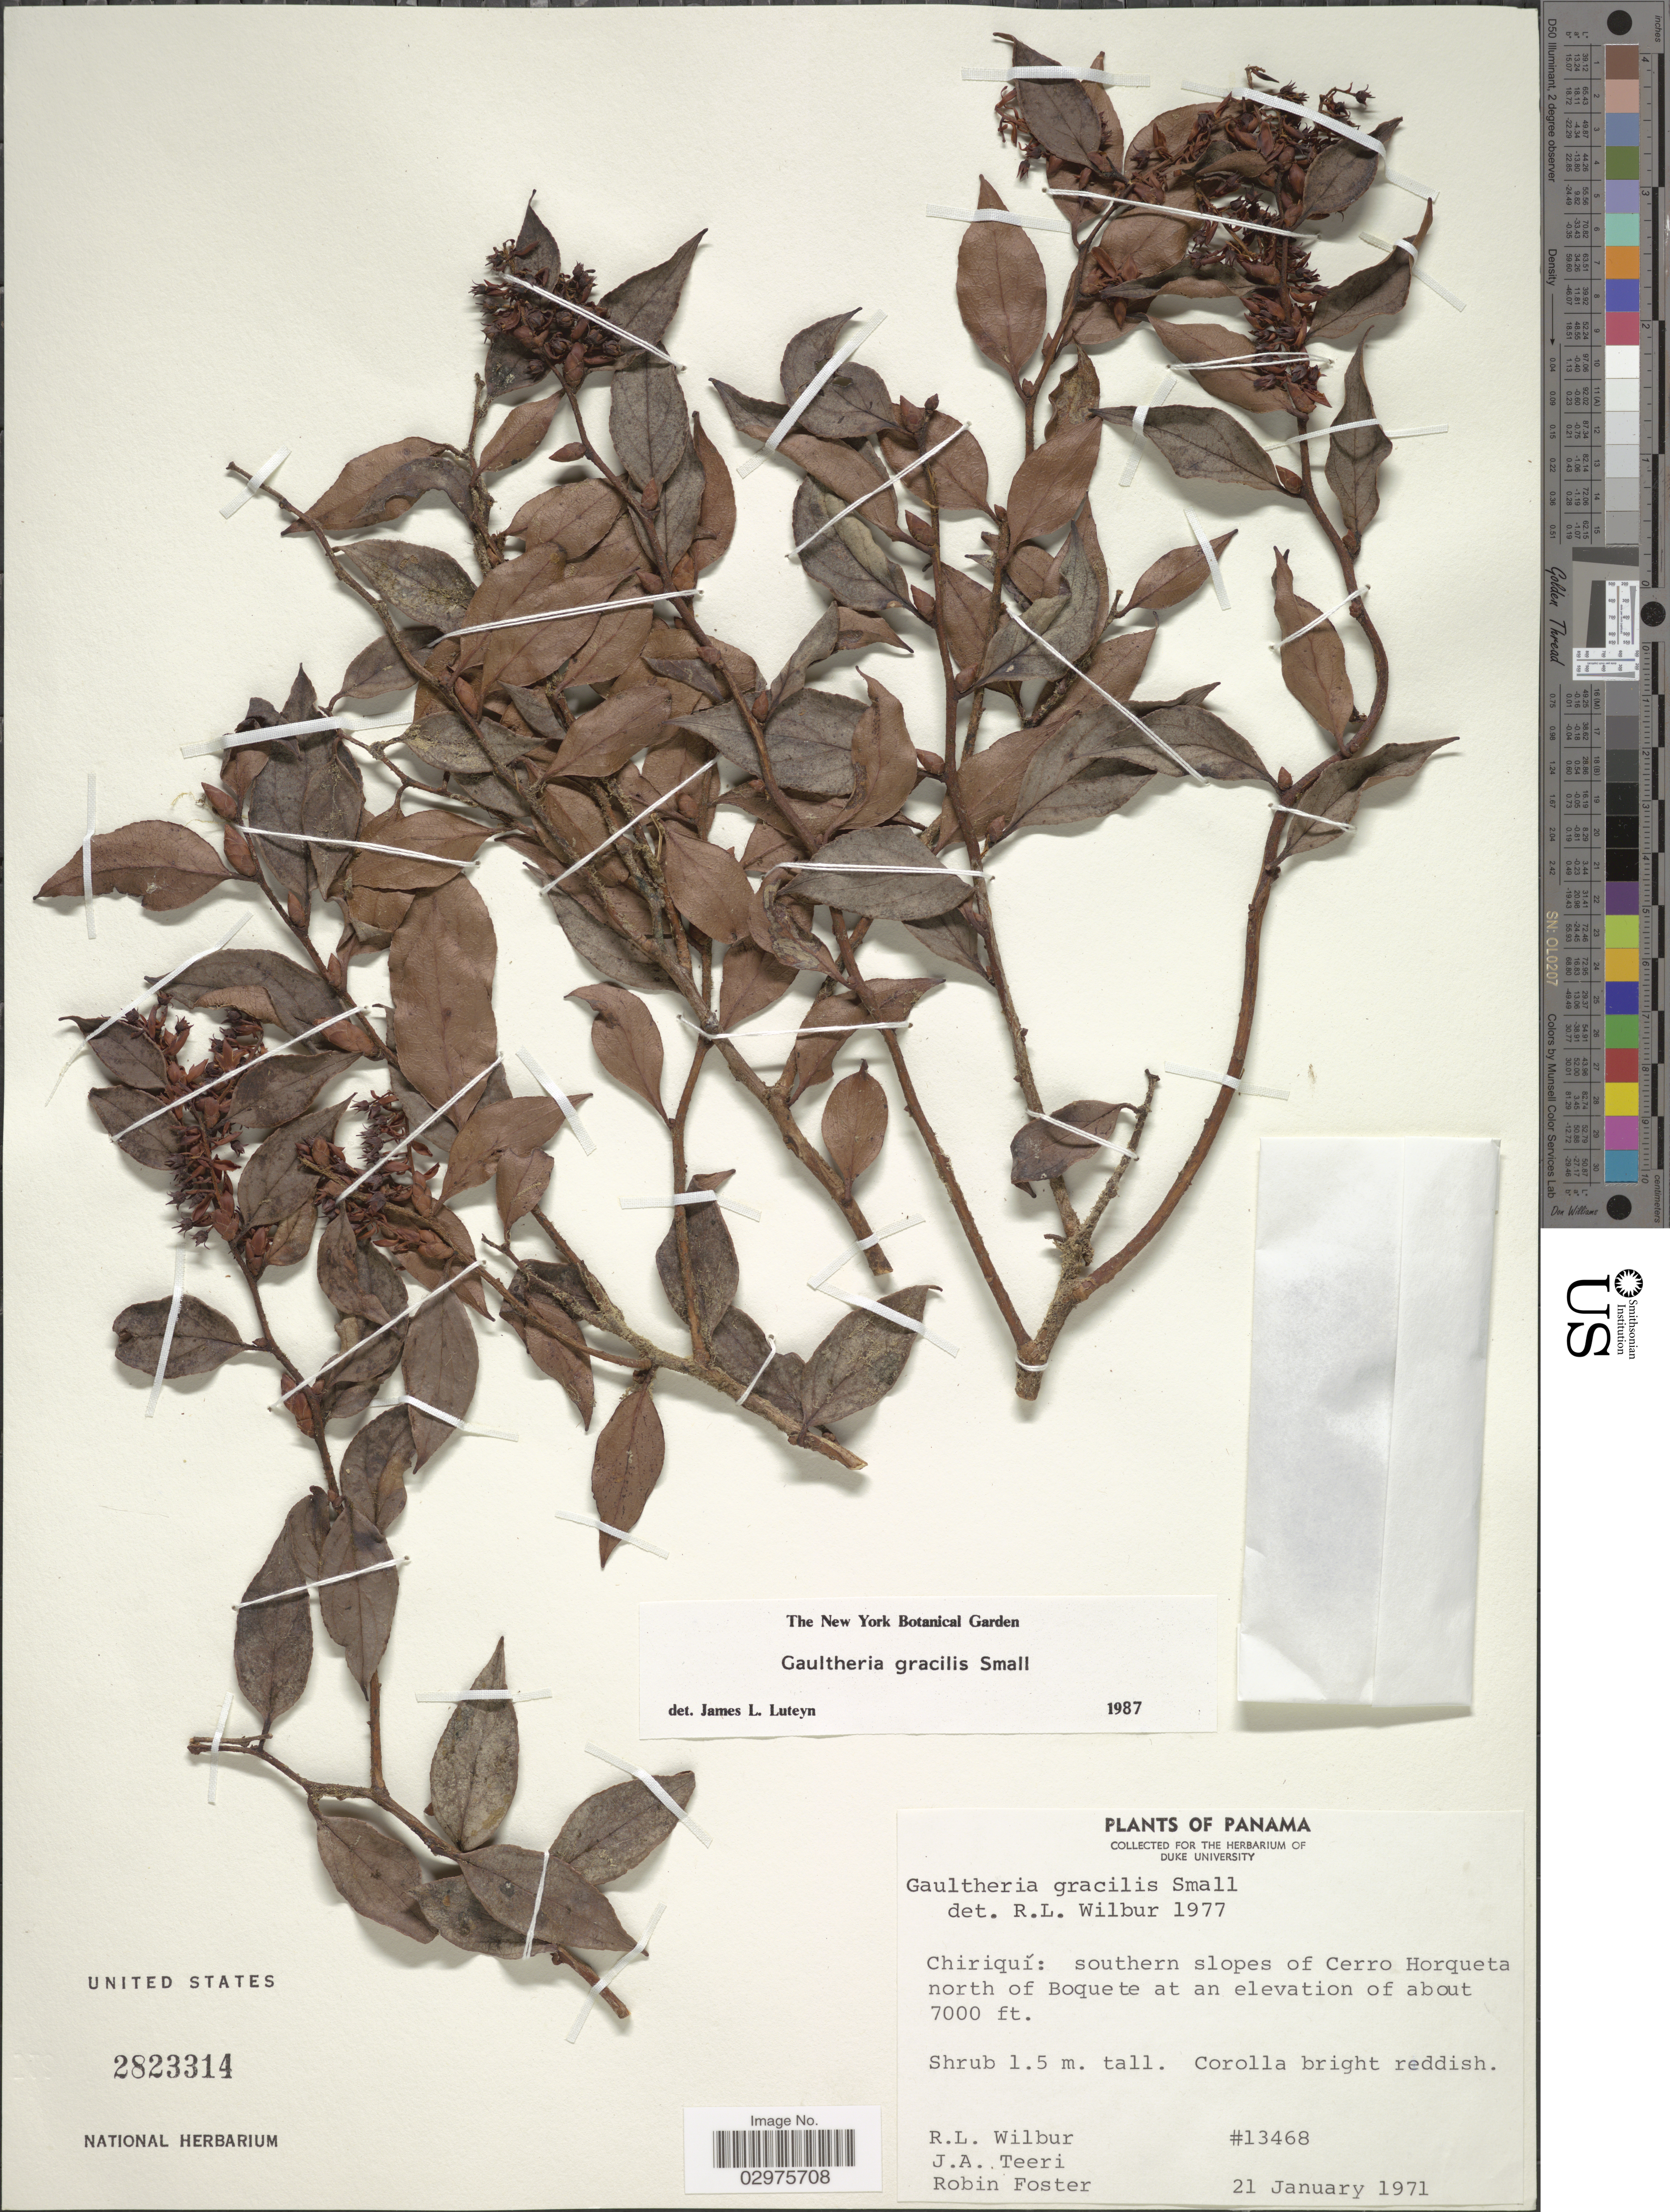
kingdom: Plantae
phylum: Tracheophyta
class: Magnoliopsida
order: Ericales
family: Ericaceae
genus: Gaultheria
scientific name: Gaultheria gracilis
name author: Small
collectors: R. L. Wilbur, J. Teeri & R. B. Foster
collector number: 13468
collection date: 1971-01-21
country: Panama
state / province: Chiriqui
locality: Southern slopes of Cerro Horqueta north of Boquete.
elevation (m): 2134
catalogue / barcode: US 2823314